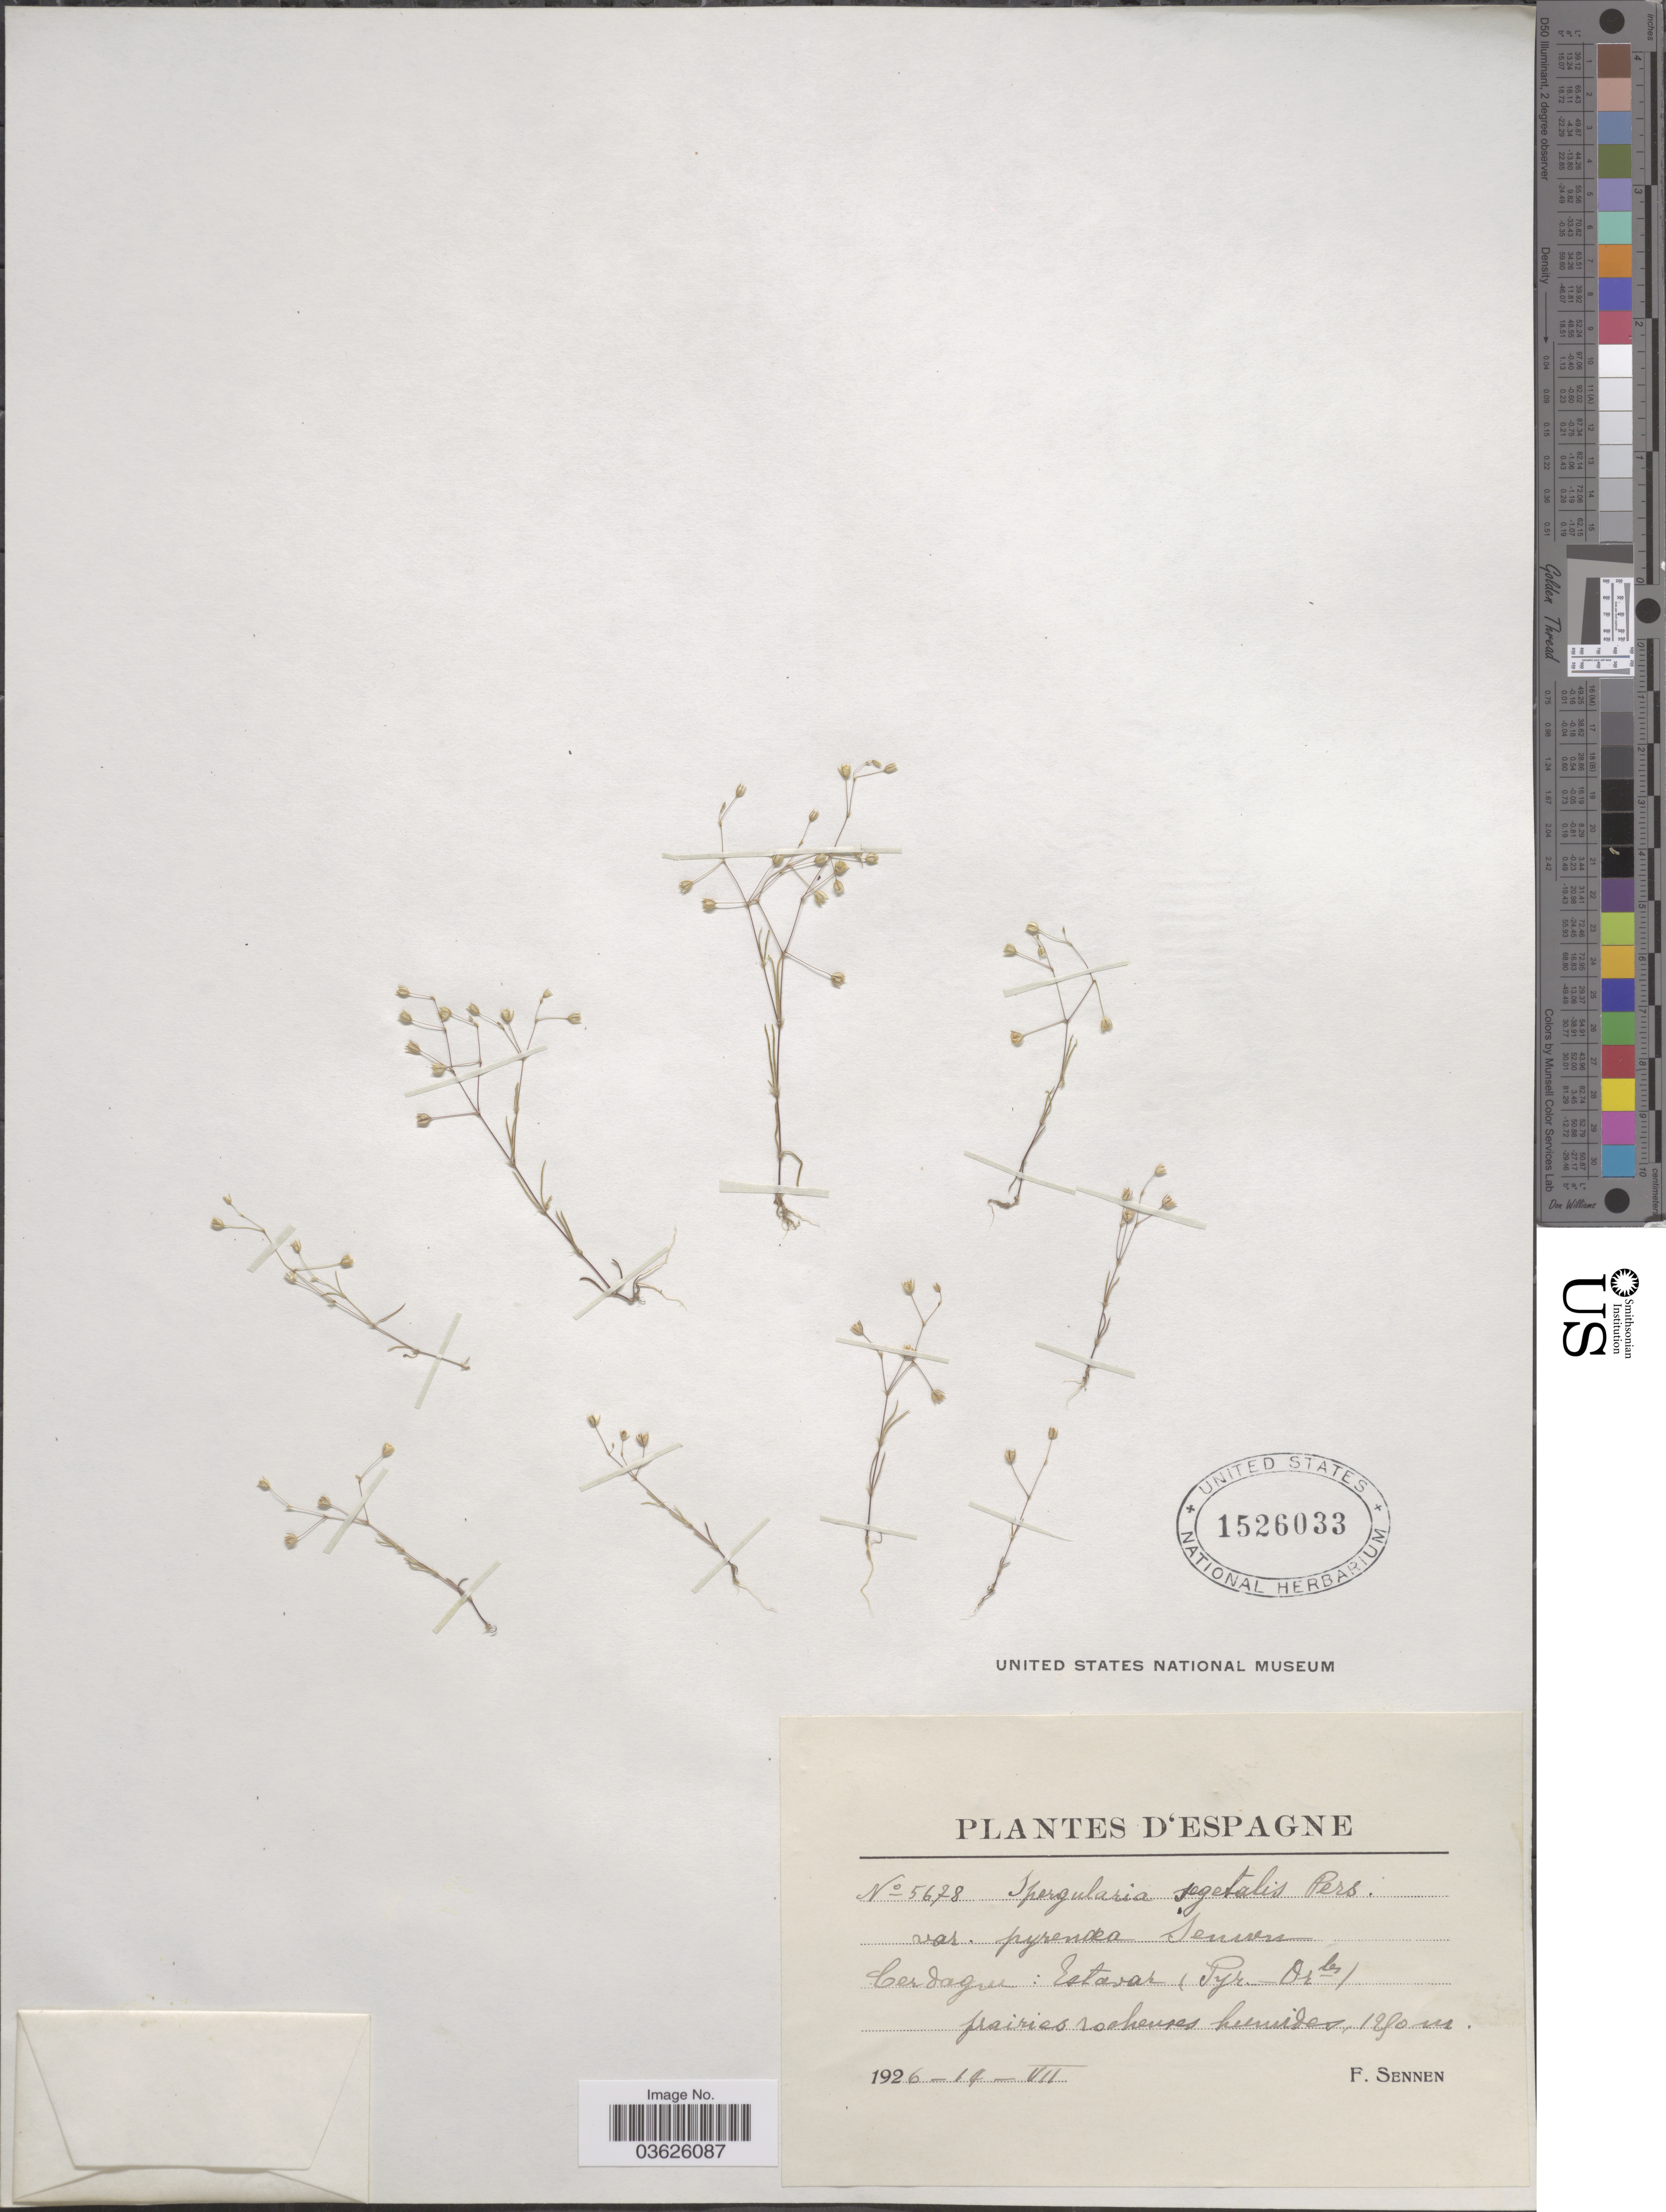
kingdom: Plantae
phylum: Tracheophyta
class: Magnoliopsida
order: Caryophyllales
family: Caryophyllaceae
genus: Tissa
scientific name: Tissa segetalis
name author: (L.) Warb.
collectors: E. Sennen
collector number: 5678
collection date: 1926-07-14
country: Spain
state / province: Islas Baleares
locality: Espagne. Cerdagne: Estavar (Pyr Orles) prairies rocheuses humides.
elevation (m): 1290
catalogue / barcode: US 1526033